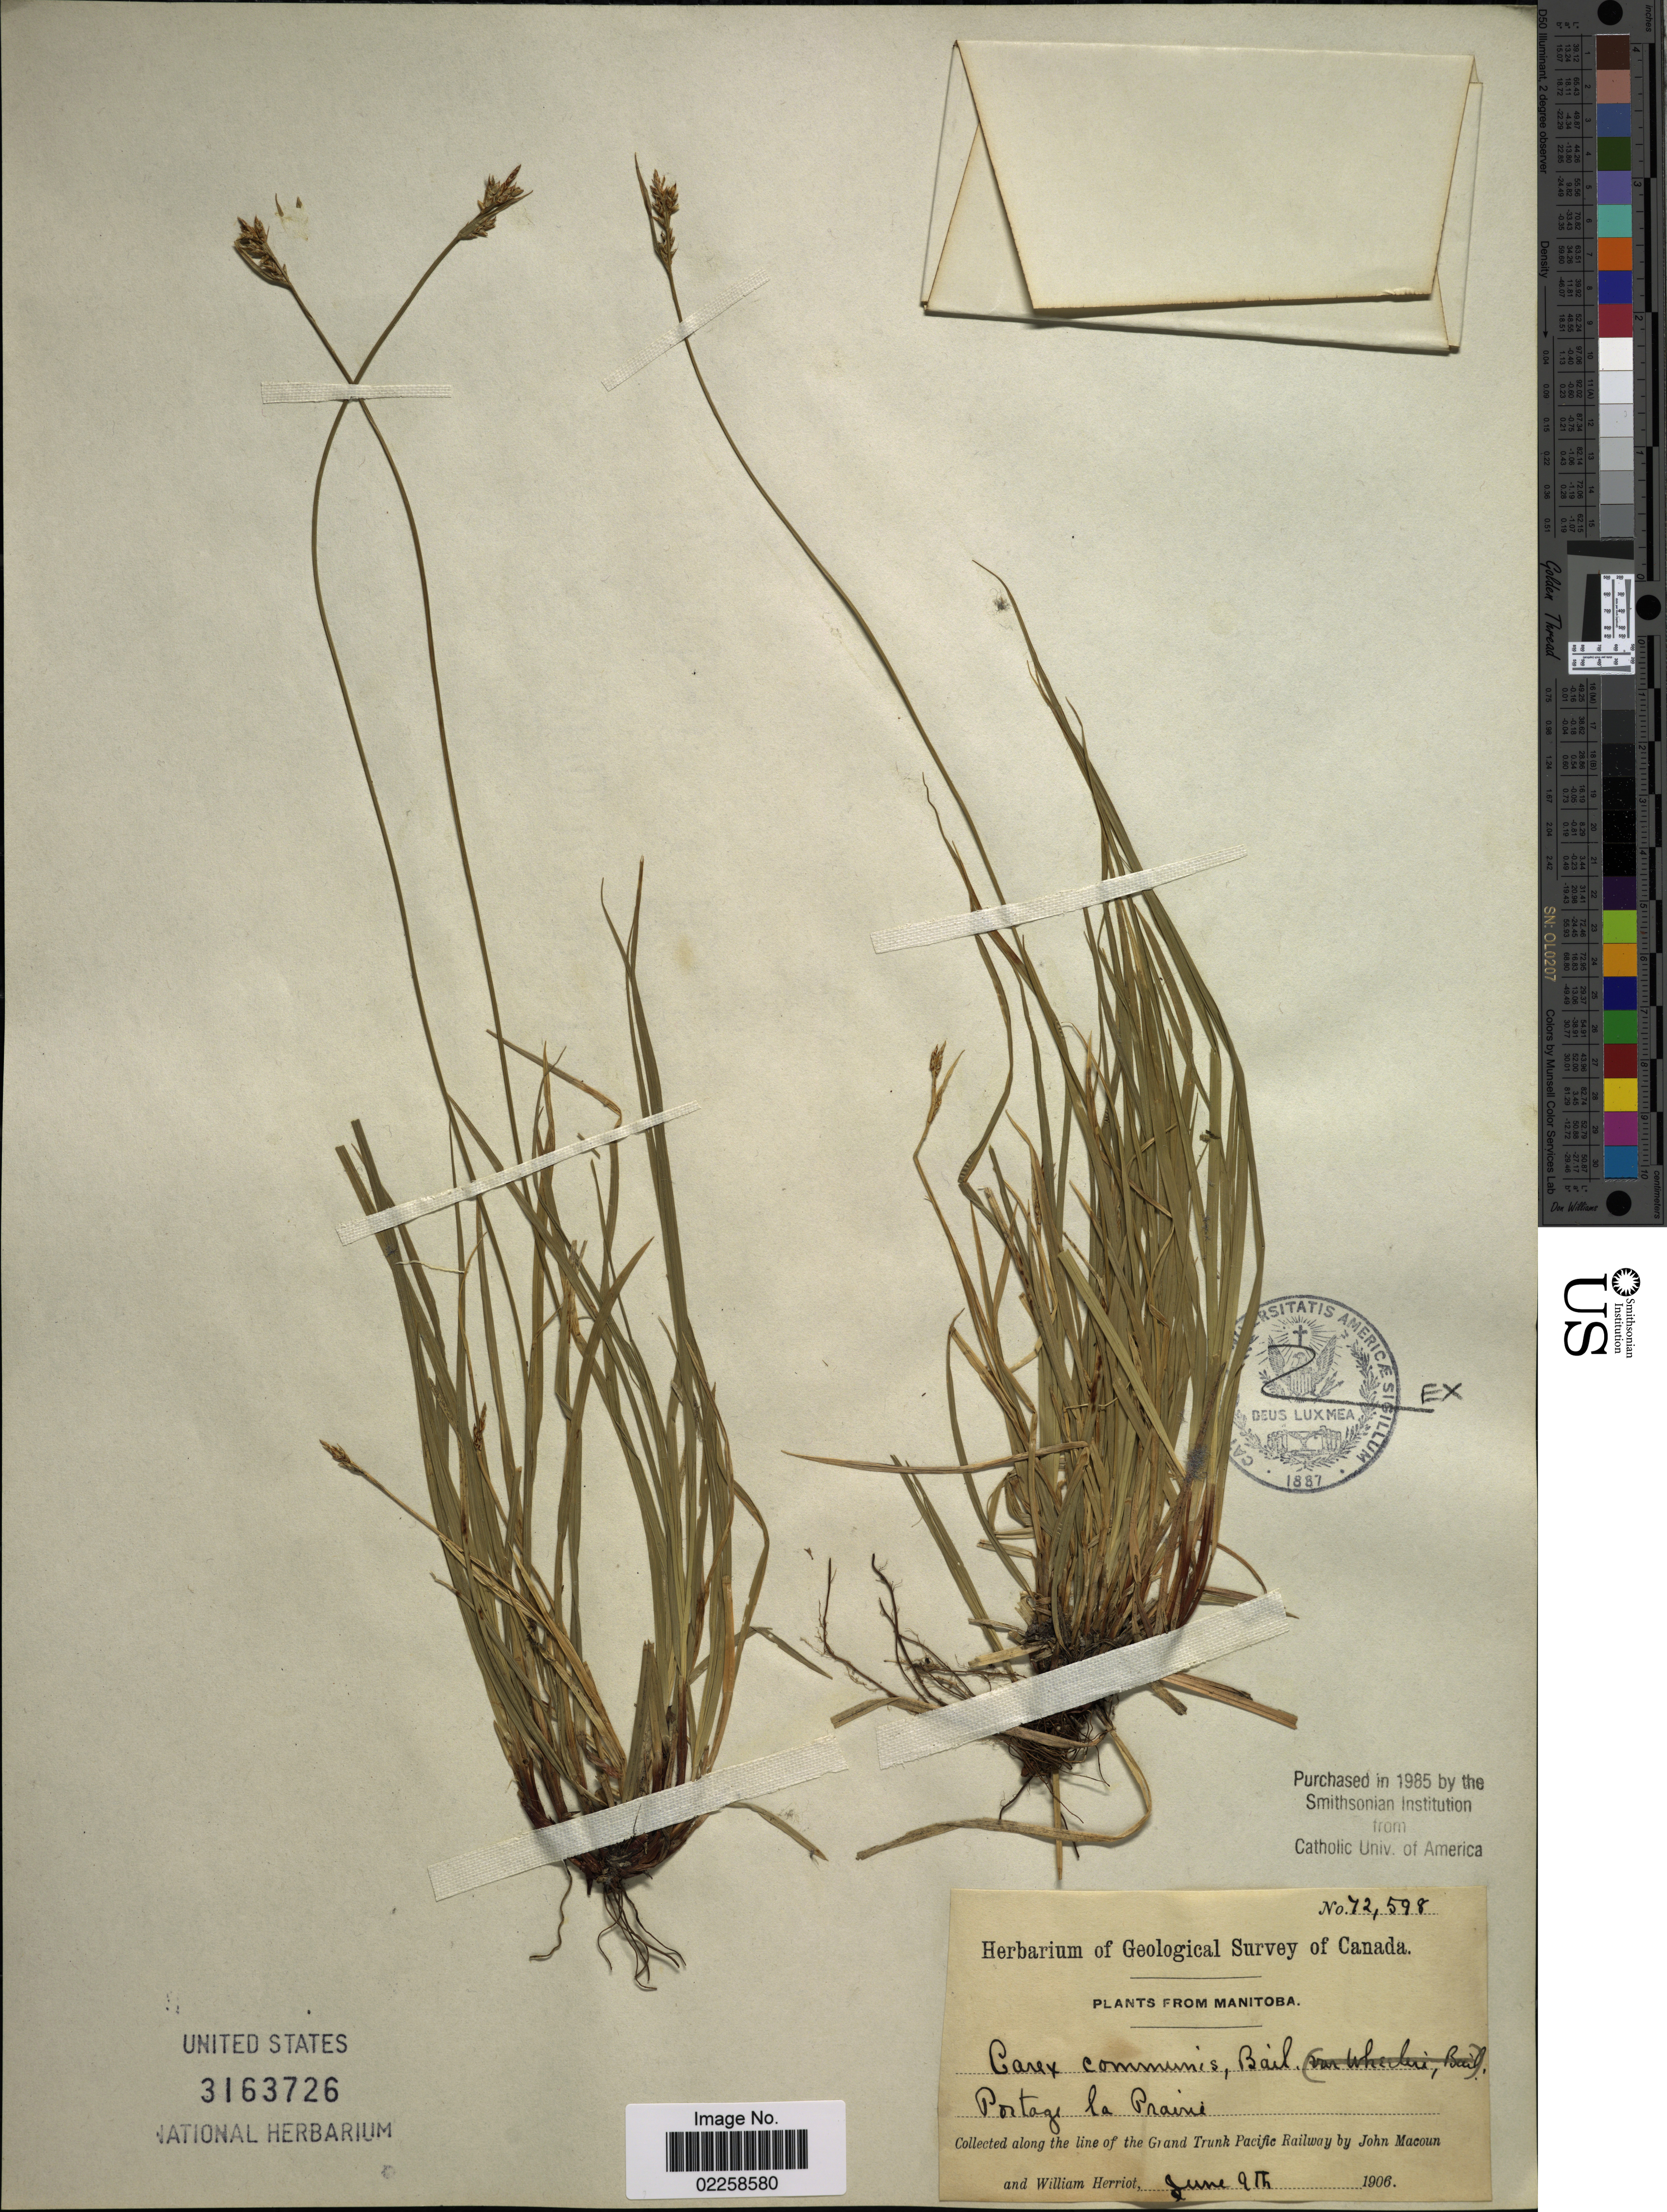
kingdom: Plantae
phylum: Tracheophyta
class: Liliopsida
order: Poales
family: Cyperaceae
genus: Carex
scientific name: Carex communis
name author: L.H. Bailey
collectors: J. Macoun & W. Herriot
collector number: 72598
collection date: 1906-06-09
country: Canada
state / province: Manitoba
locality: Portage la Prairie. Collected along the line of the Grand Trunk pacific Railway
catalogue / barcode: US 3163726